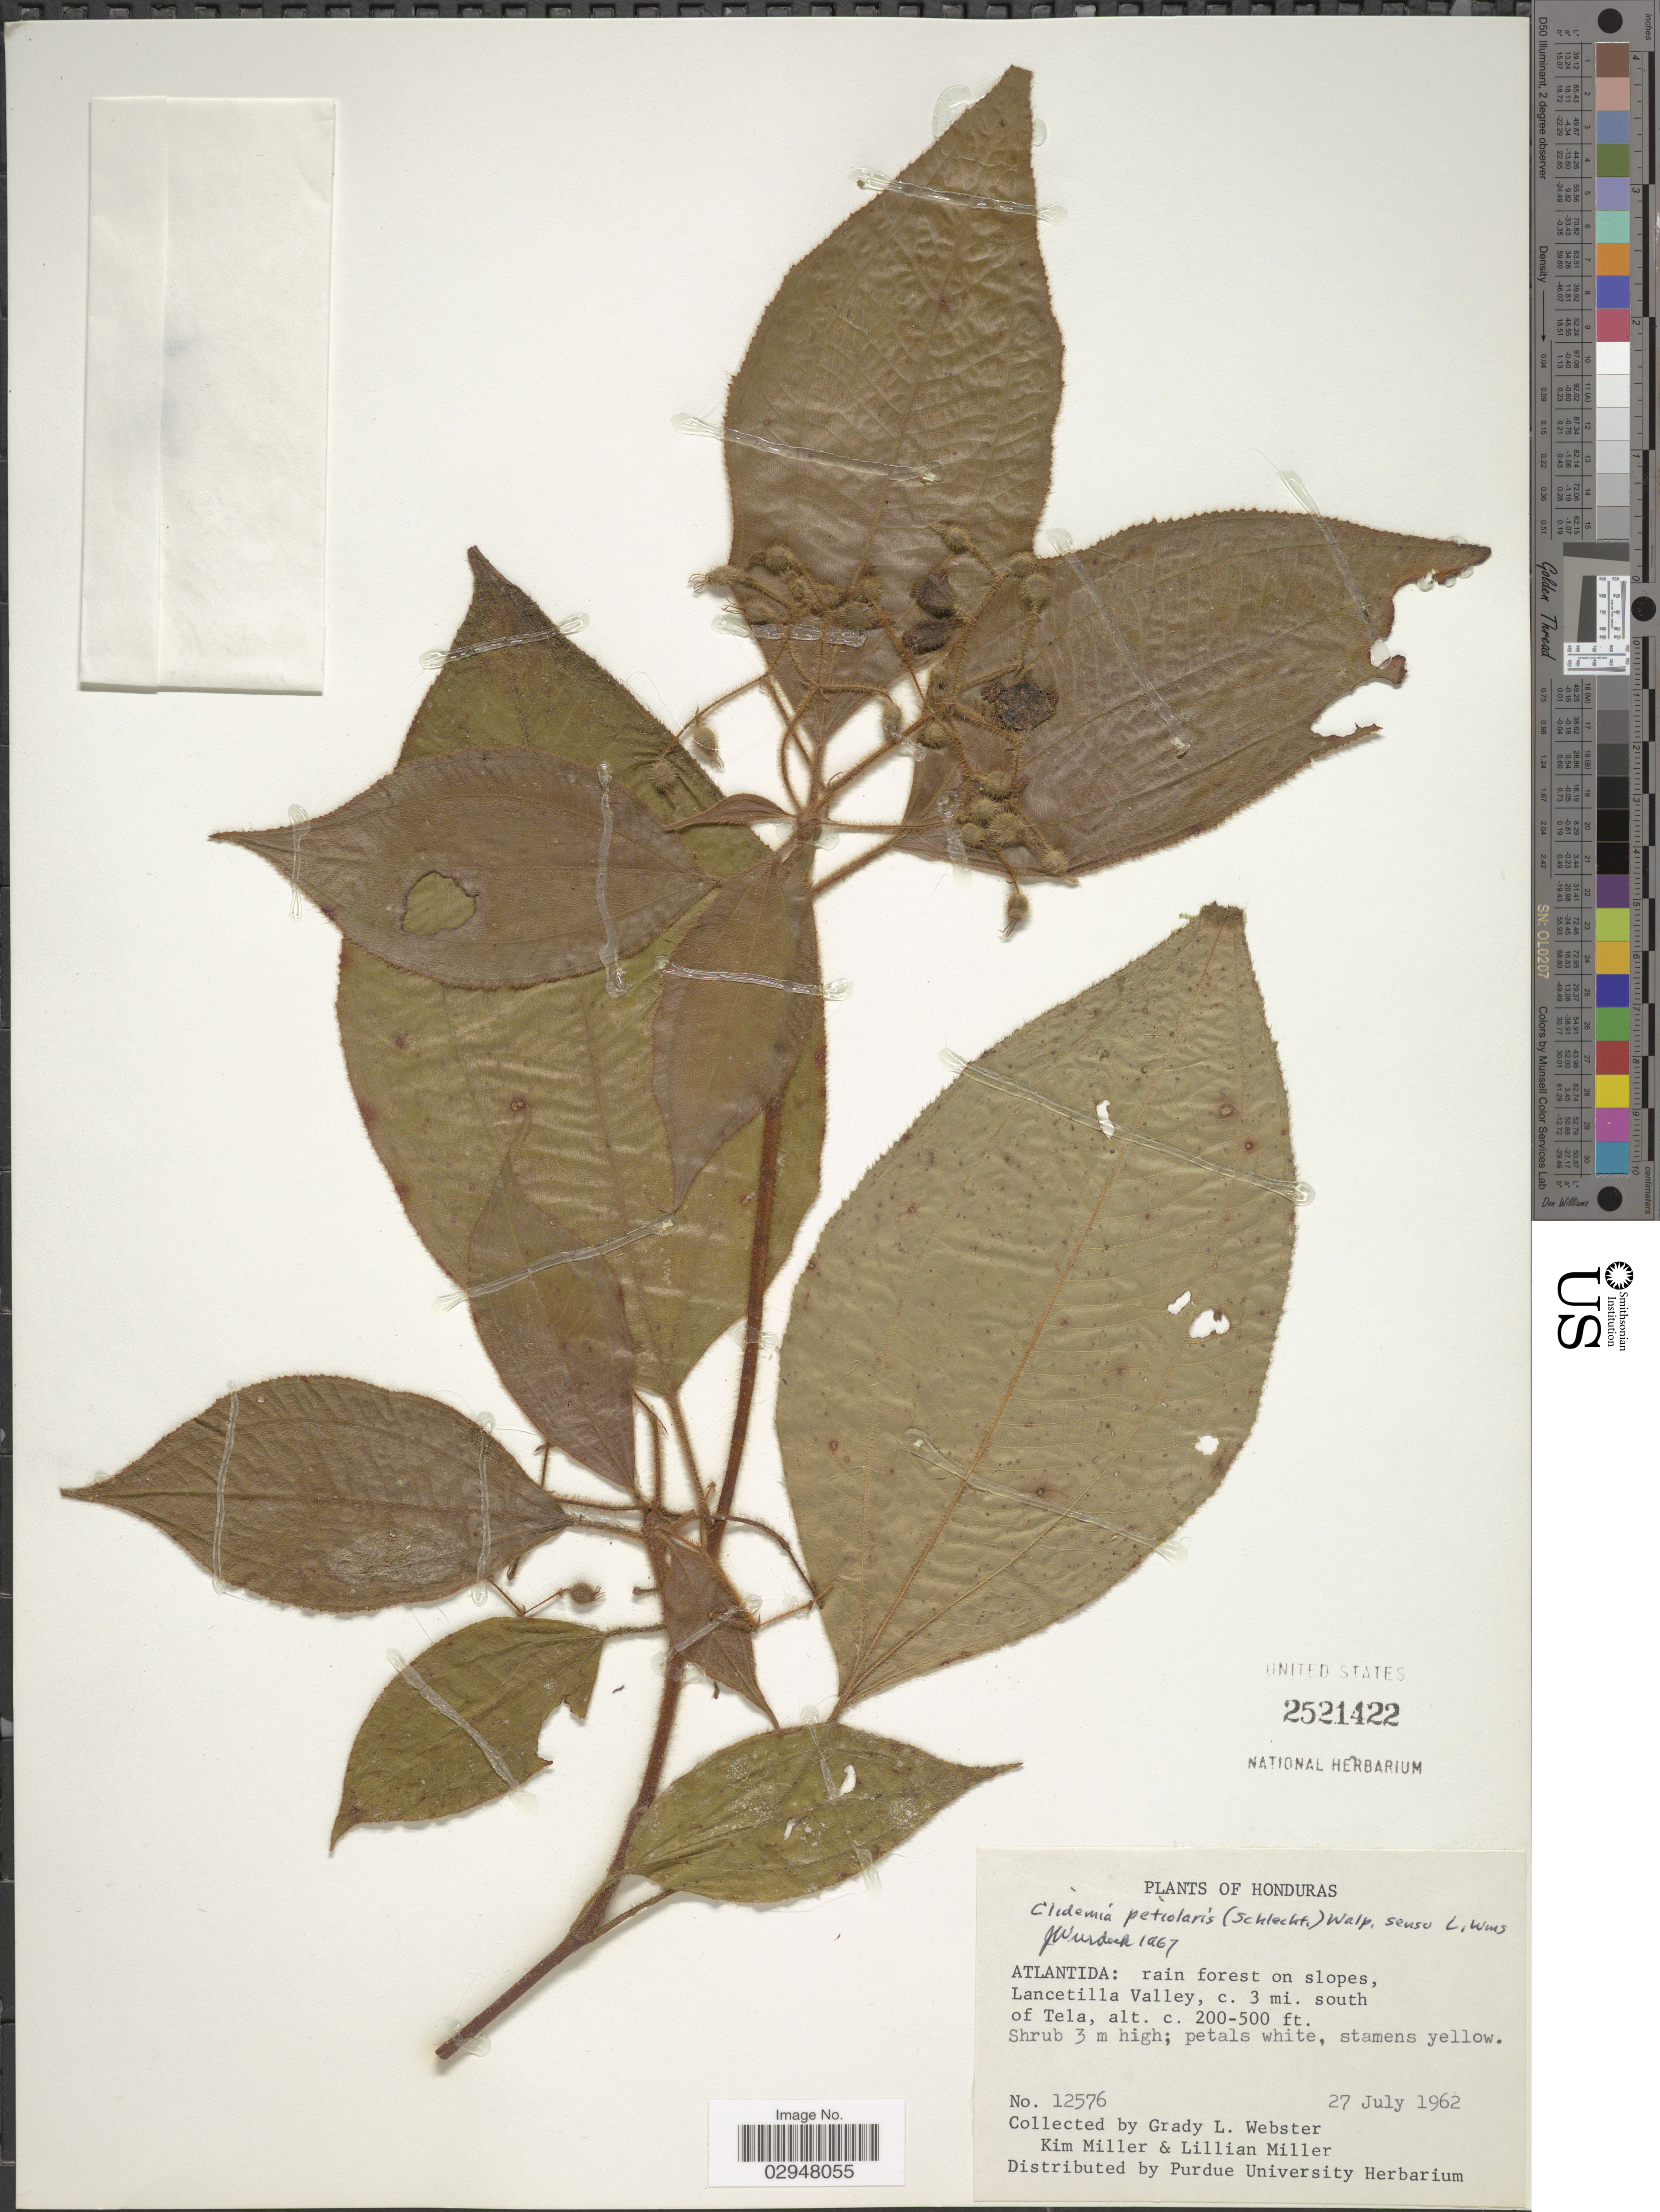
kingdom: Plantae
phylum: Tracheophyta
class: Magnoliopsida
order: Myrtales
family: Melastomataceae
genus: Clidemia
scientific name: Clidemia petiolaris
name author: (Schltdl. & Cham.) Schltdl. ex Triana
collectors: G. L. Webster, K. Miller & L. Miller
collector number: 12576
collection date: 1962-07-27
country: Honduras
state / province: Atlántida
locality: Rain forest on slopes, Lancetilla Valley, c. 3 mi. south of Tela.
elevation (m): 61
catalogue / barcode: US 2521422